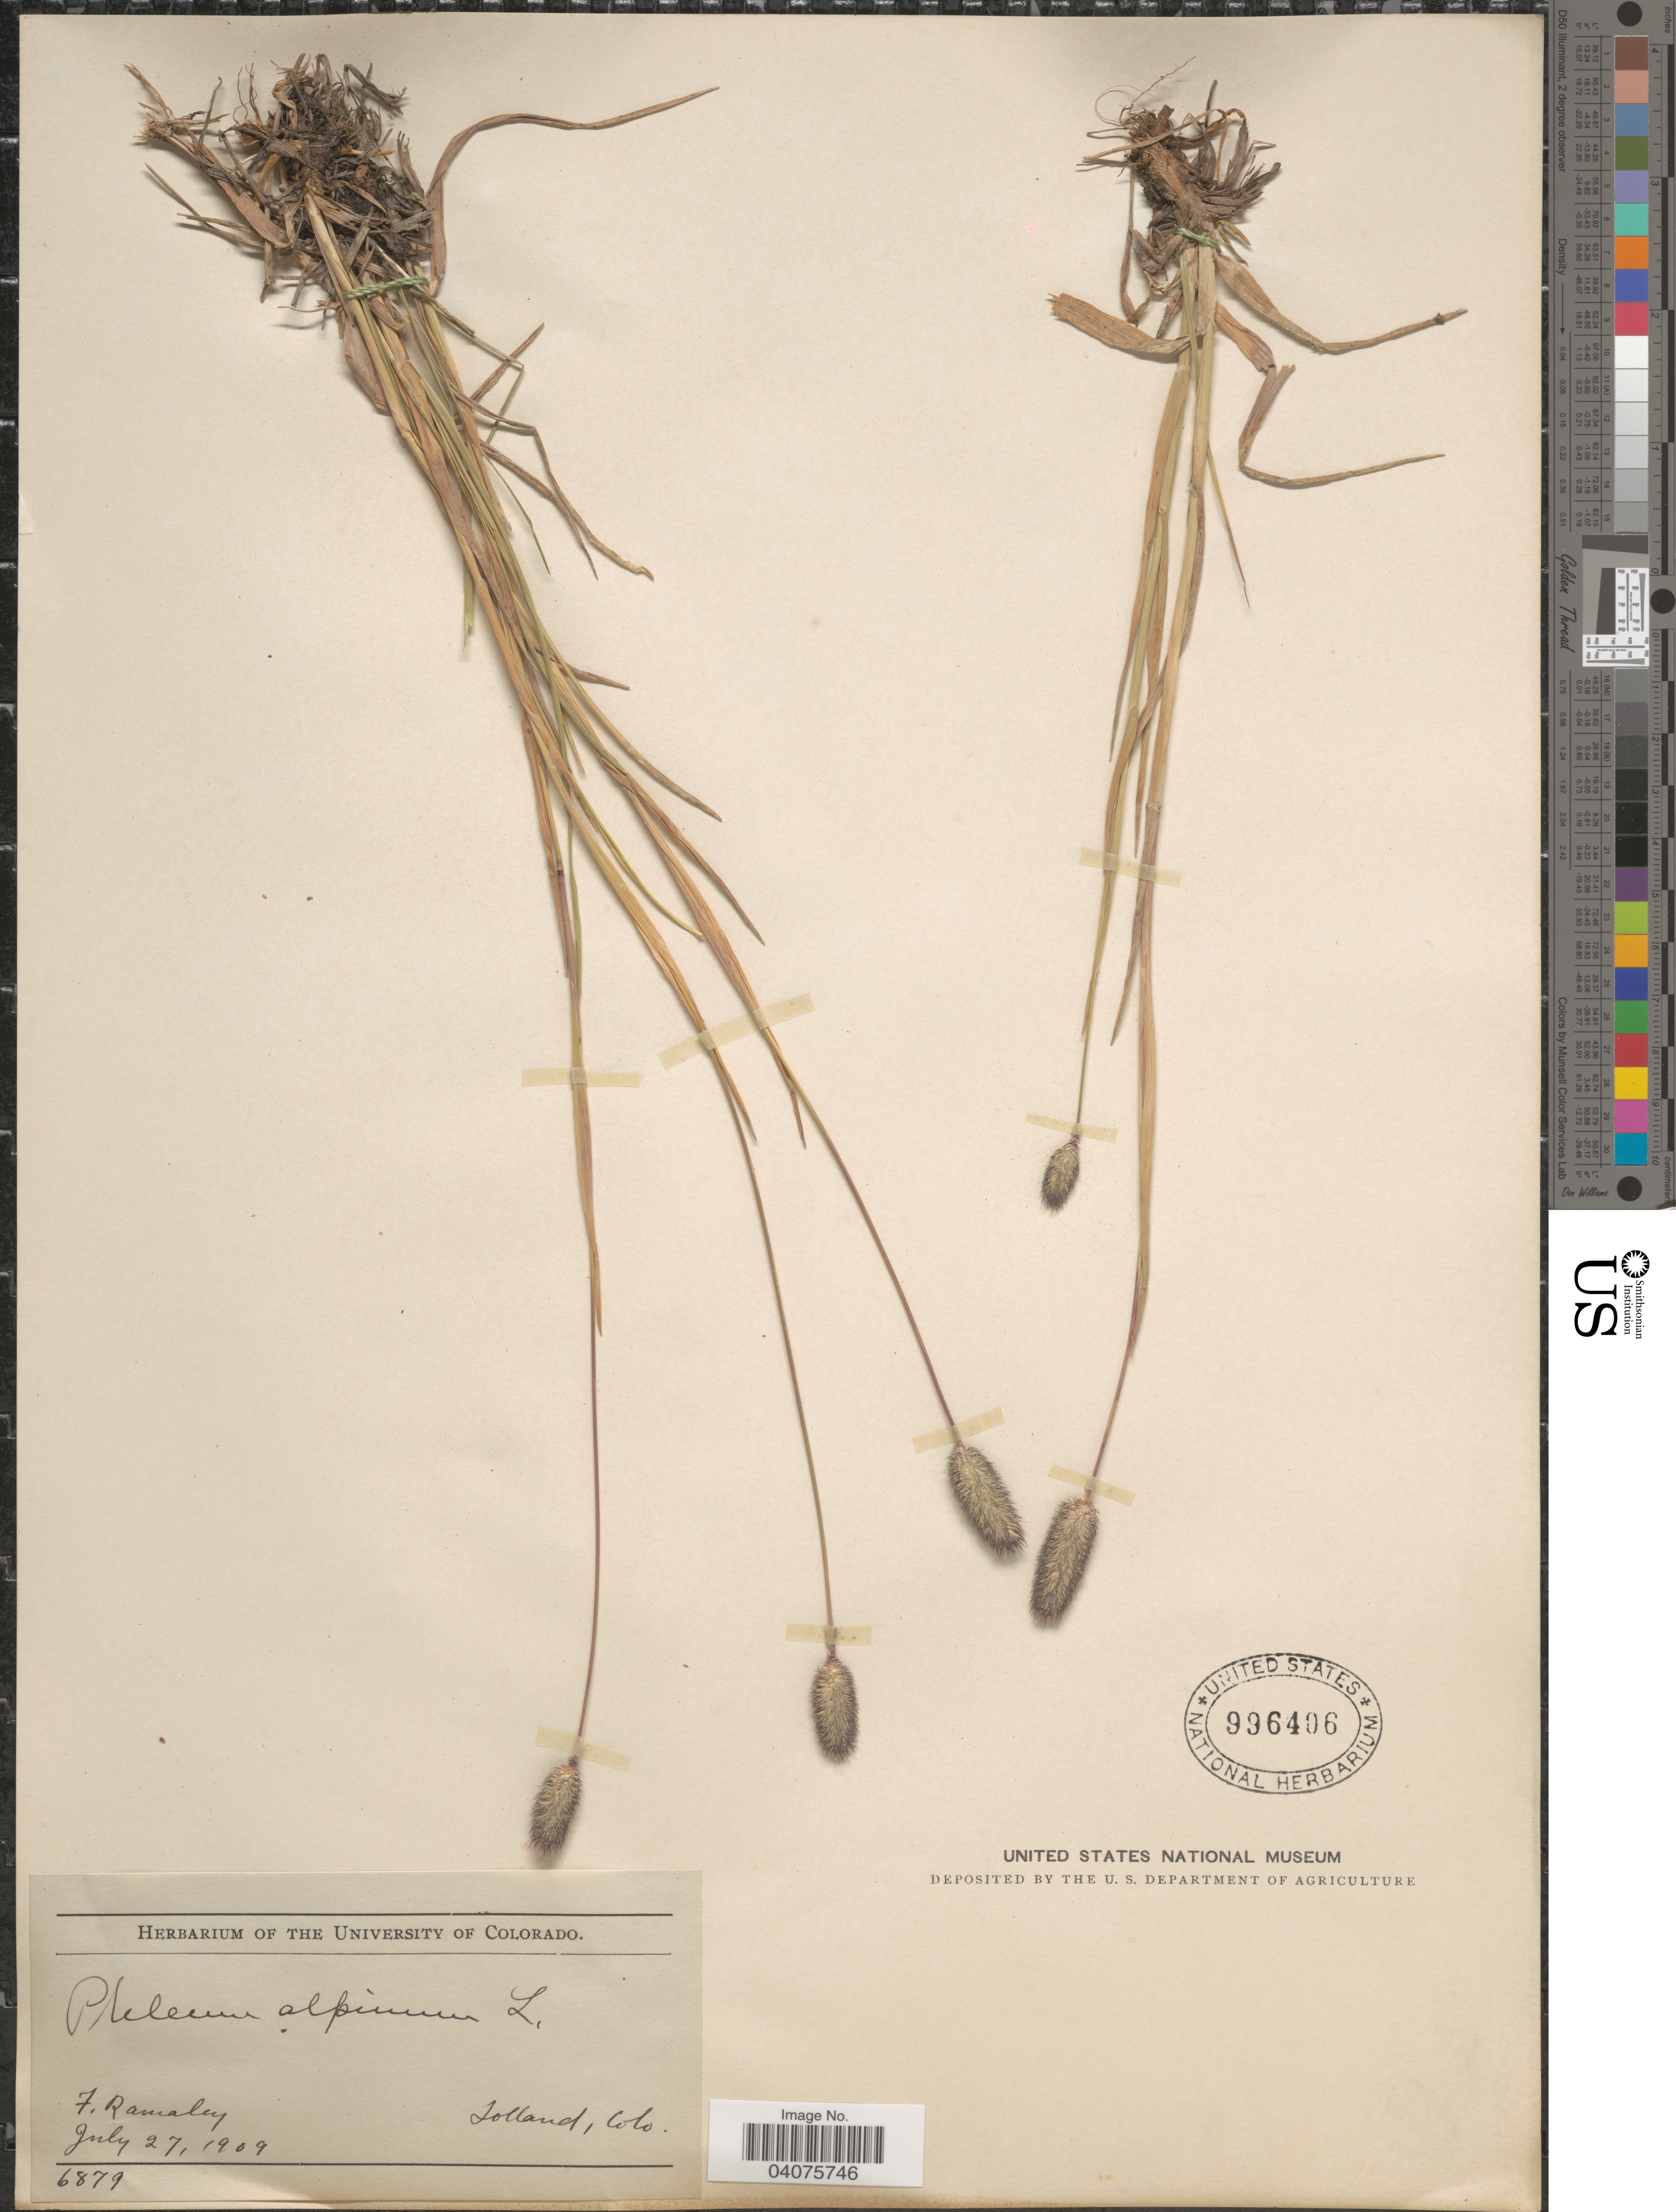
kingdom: Plantae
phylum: Tracheophyta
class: Liliopsida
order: Poales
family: Poaceae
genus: Phleum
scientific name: Phleum alpinum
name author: L.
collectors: F. Ramaley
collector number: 6879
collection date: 1909-07-27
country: United States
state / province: Colorado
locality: Tolland.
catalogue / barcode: US 996406